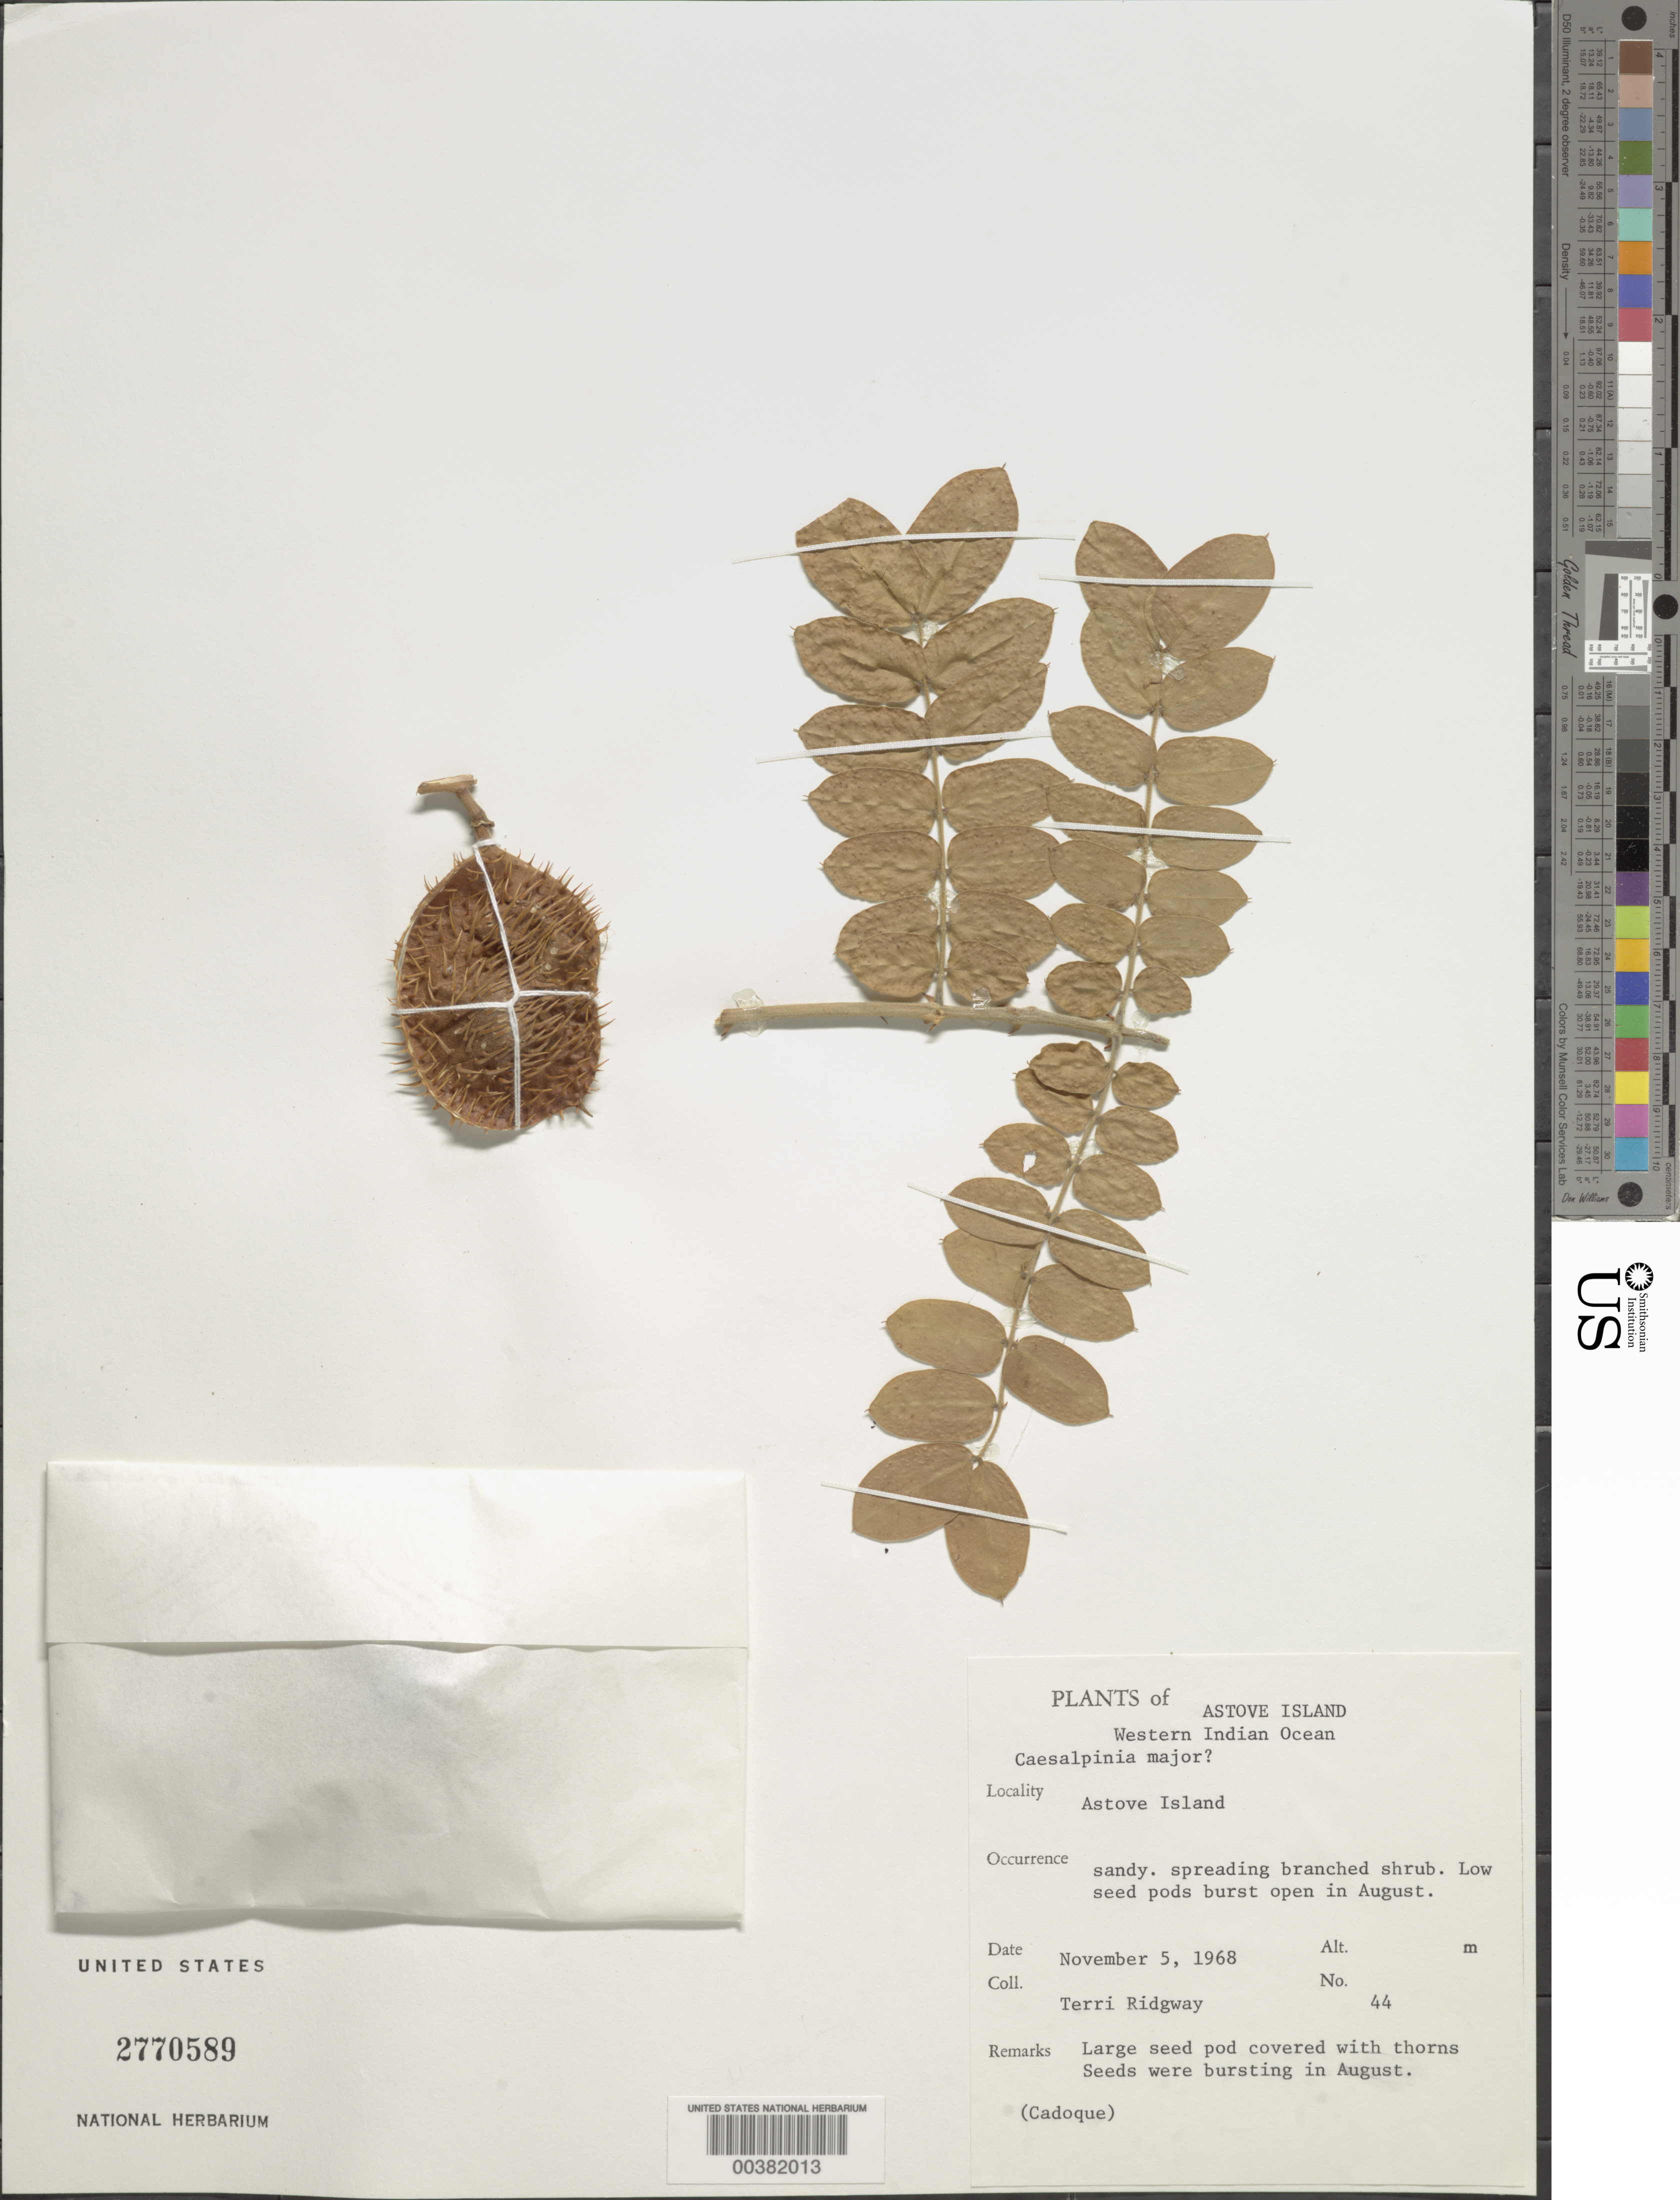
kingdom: Plantae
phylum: Tracheophyta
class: Magnoliopsida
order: Fabales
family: Fabaceae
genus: Guilandina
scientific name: Guilandina bonduc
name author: L.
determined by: Strong, Mark T., (BOT), Smithsonian Institution - National Museum of Natural History (UNITED STATES)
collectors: T. Ridgway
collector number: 44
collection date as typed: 05 Nov 1968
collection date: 1968-11-05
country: Seychelles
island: Astove Atoll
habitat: Sandy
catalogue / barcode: US 2770589